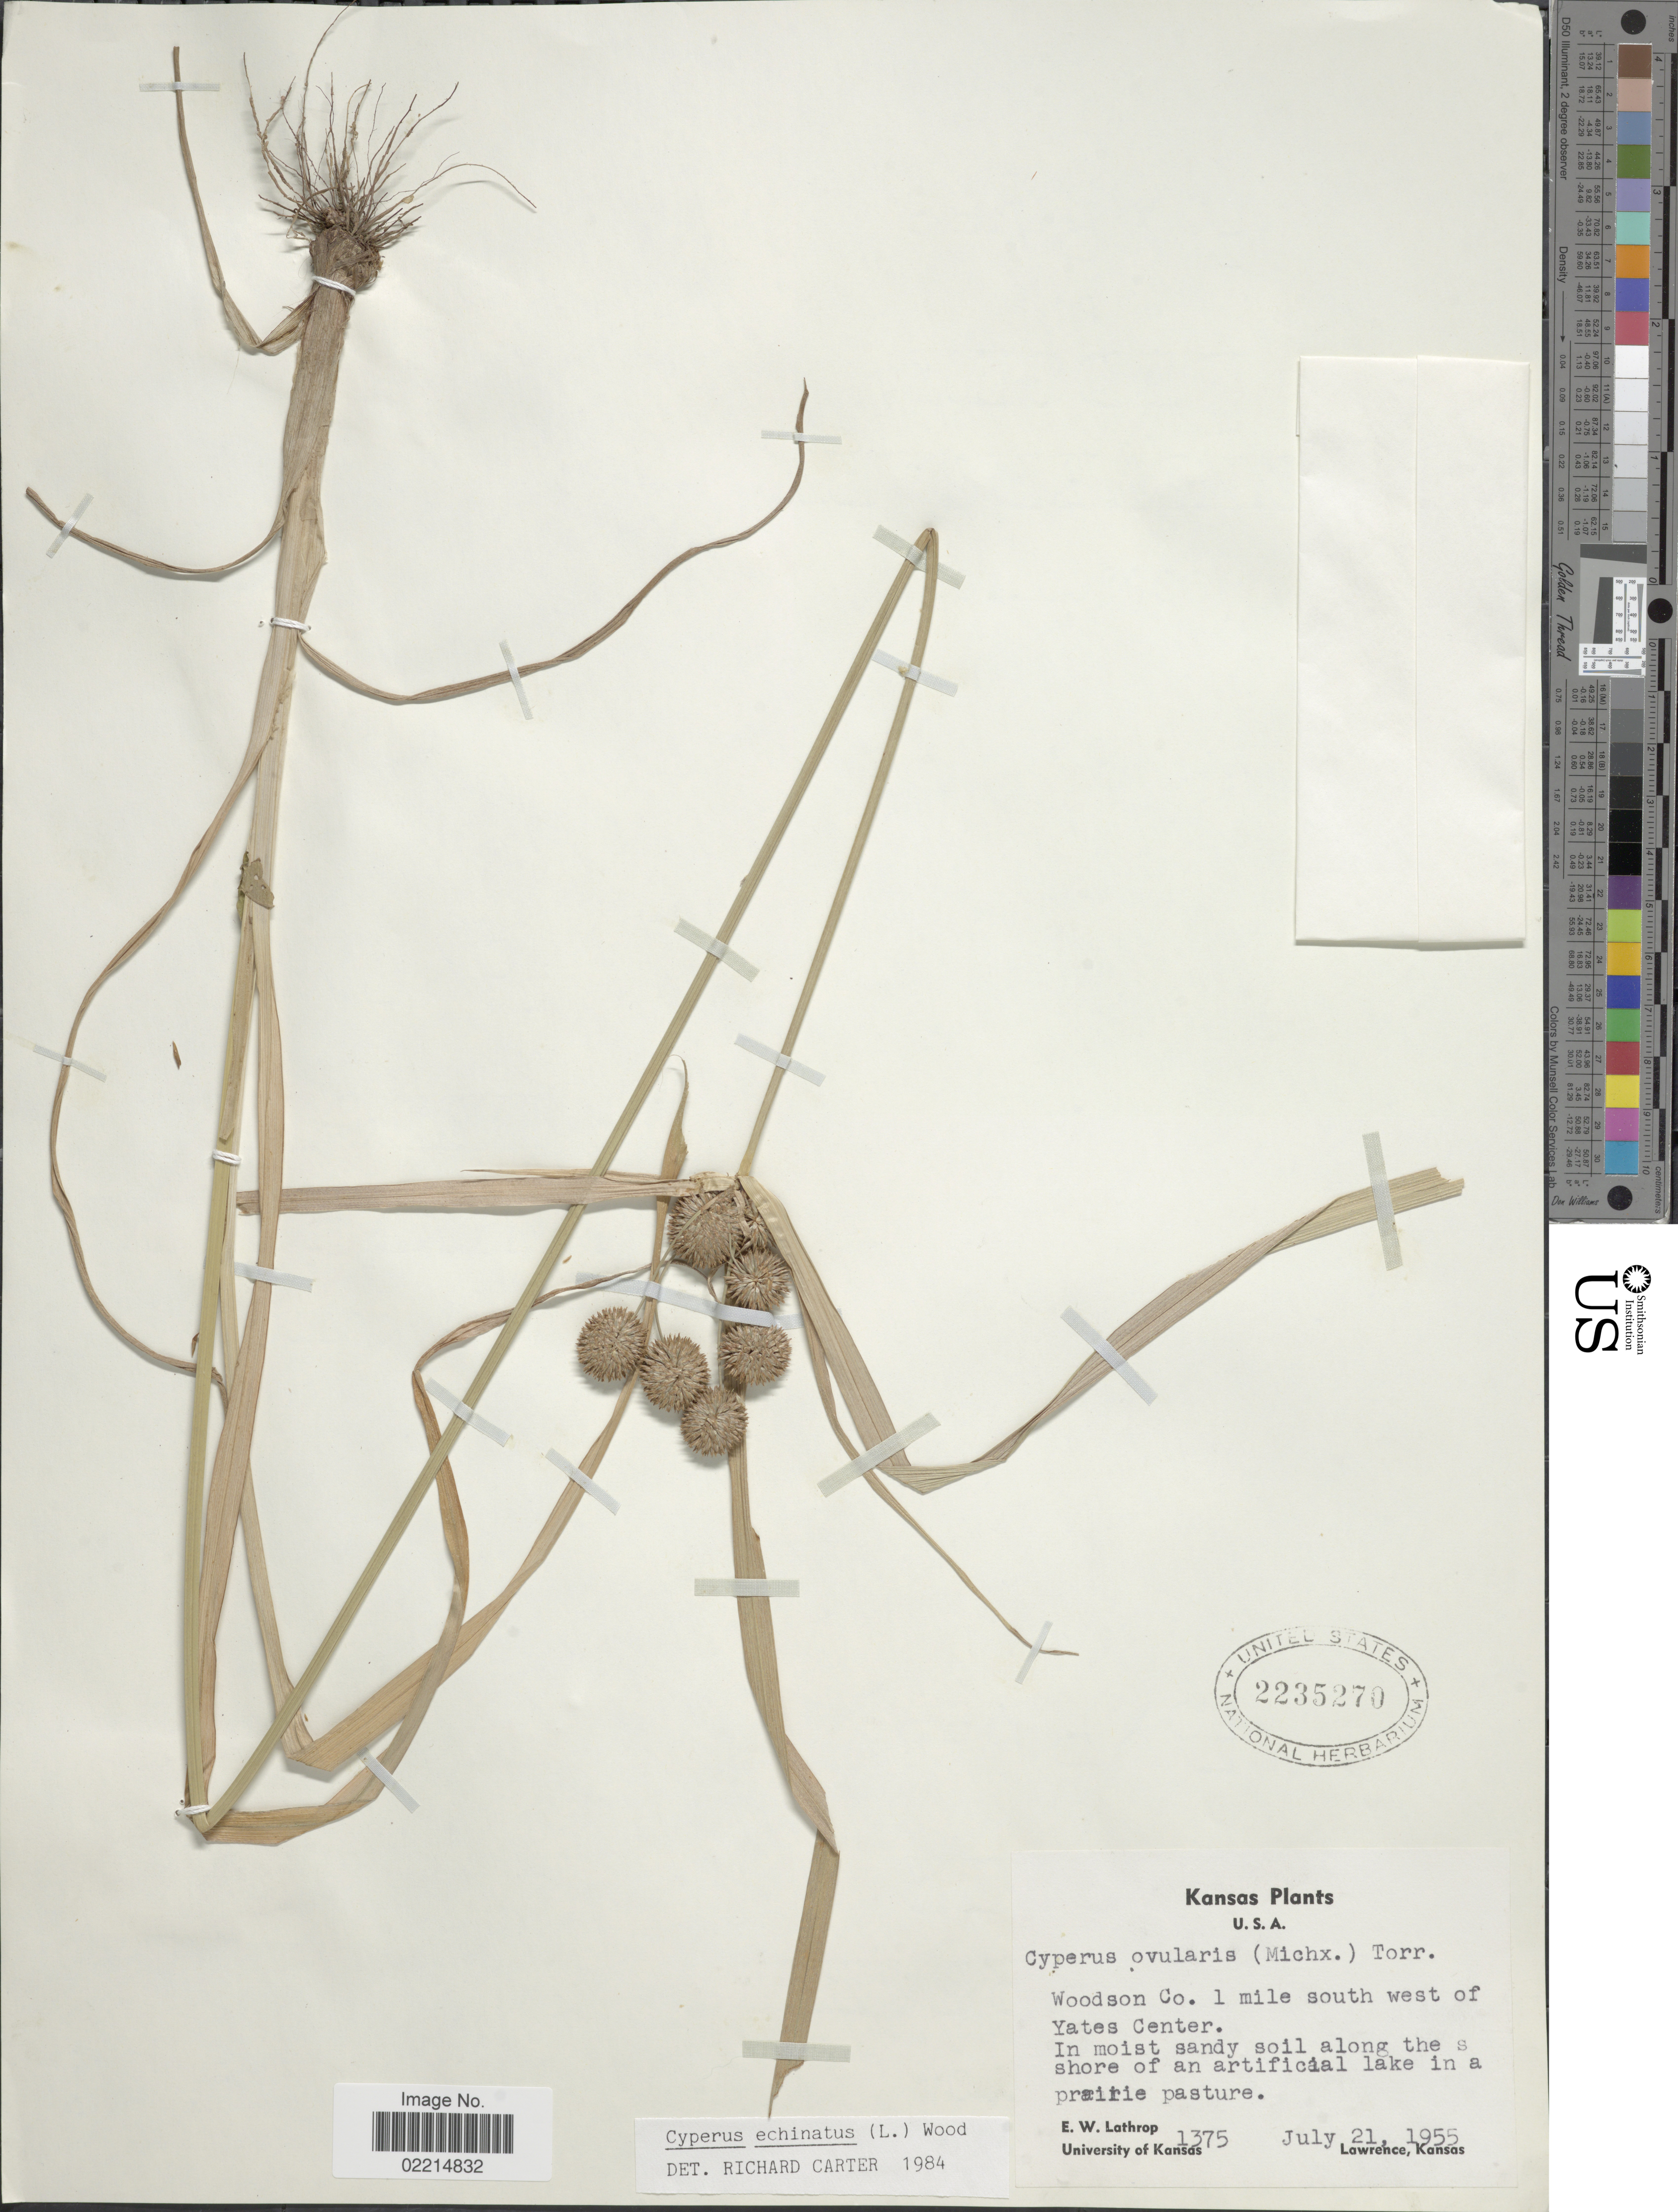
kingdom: Plantae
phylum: Tracheophyta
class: Liliopsida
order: Poales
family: Cyperaceae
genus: Cyperus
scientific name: Cyperus echinatus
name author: (L.) Alph. Wood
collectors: E. W. Lathrop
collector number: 1375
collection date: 1955-07-21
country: United States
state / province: Kansas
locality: Woodson Co., 1 mile south west of Yates Center, in moist sandy soil along the shore of an artificial lake in a prairie pasture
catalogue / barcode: US 2235270